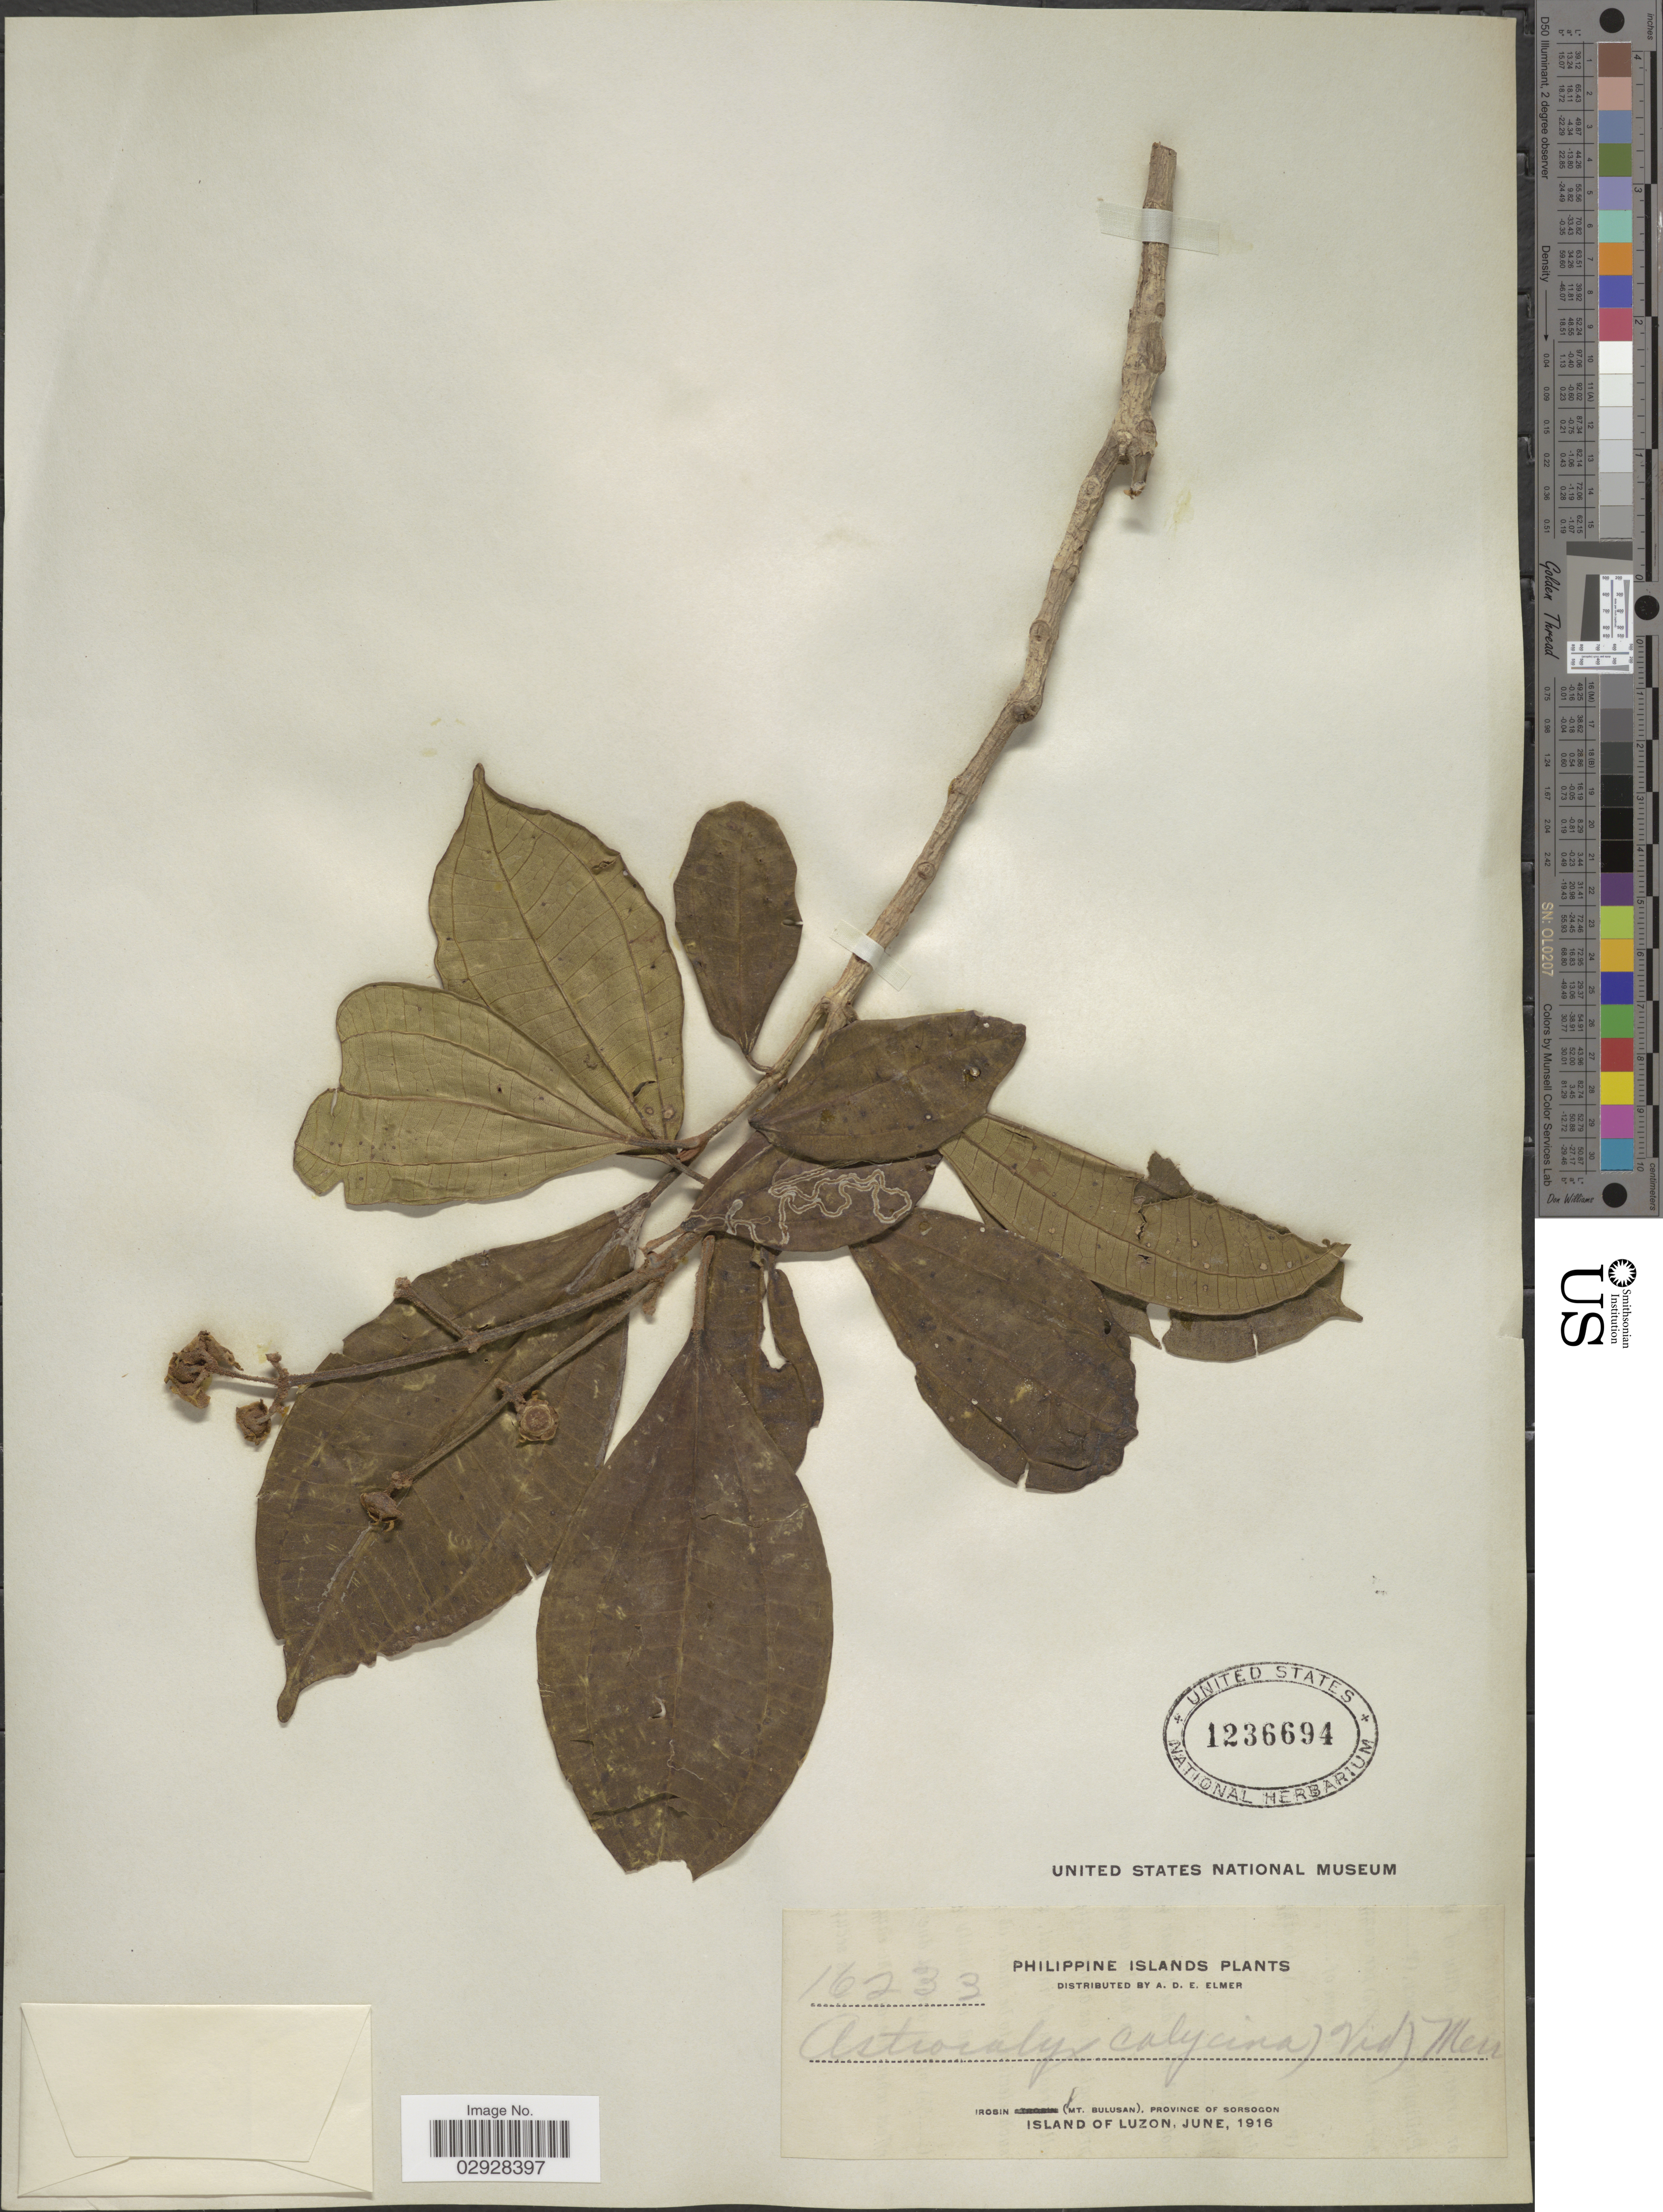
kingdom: Plantae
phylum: Tracheophyta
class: Magnoliopsida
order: Myrtales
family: Melastomataceae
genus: Astrocalyx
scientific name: Astrocalyx calycina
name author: Merr.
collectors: A. D. E. Elmer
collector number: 16233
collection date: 1916-06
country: Philippines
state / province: Bicol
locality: Philippine Islands. Irosin (Mt. Bulusan), Province of Sorsogon. Island of Luzon.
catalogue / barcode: US 1236694